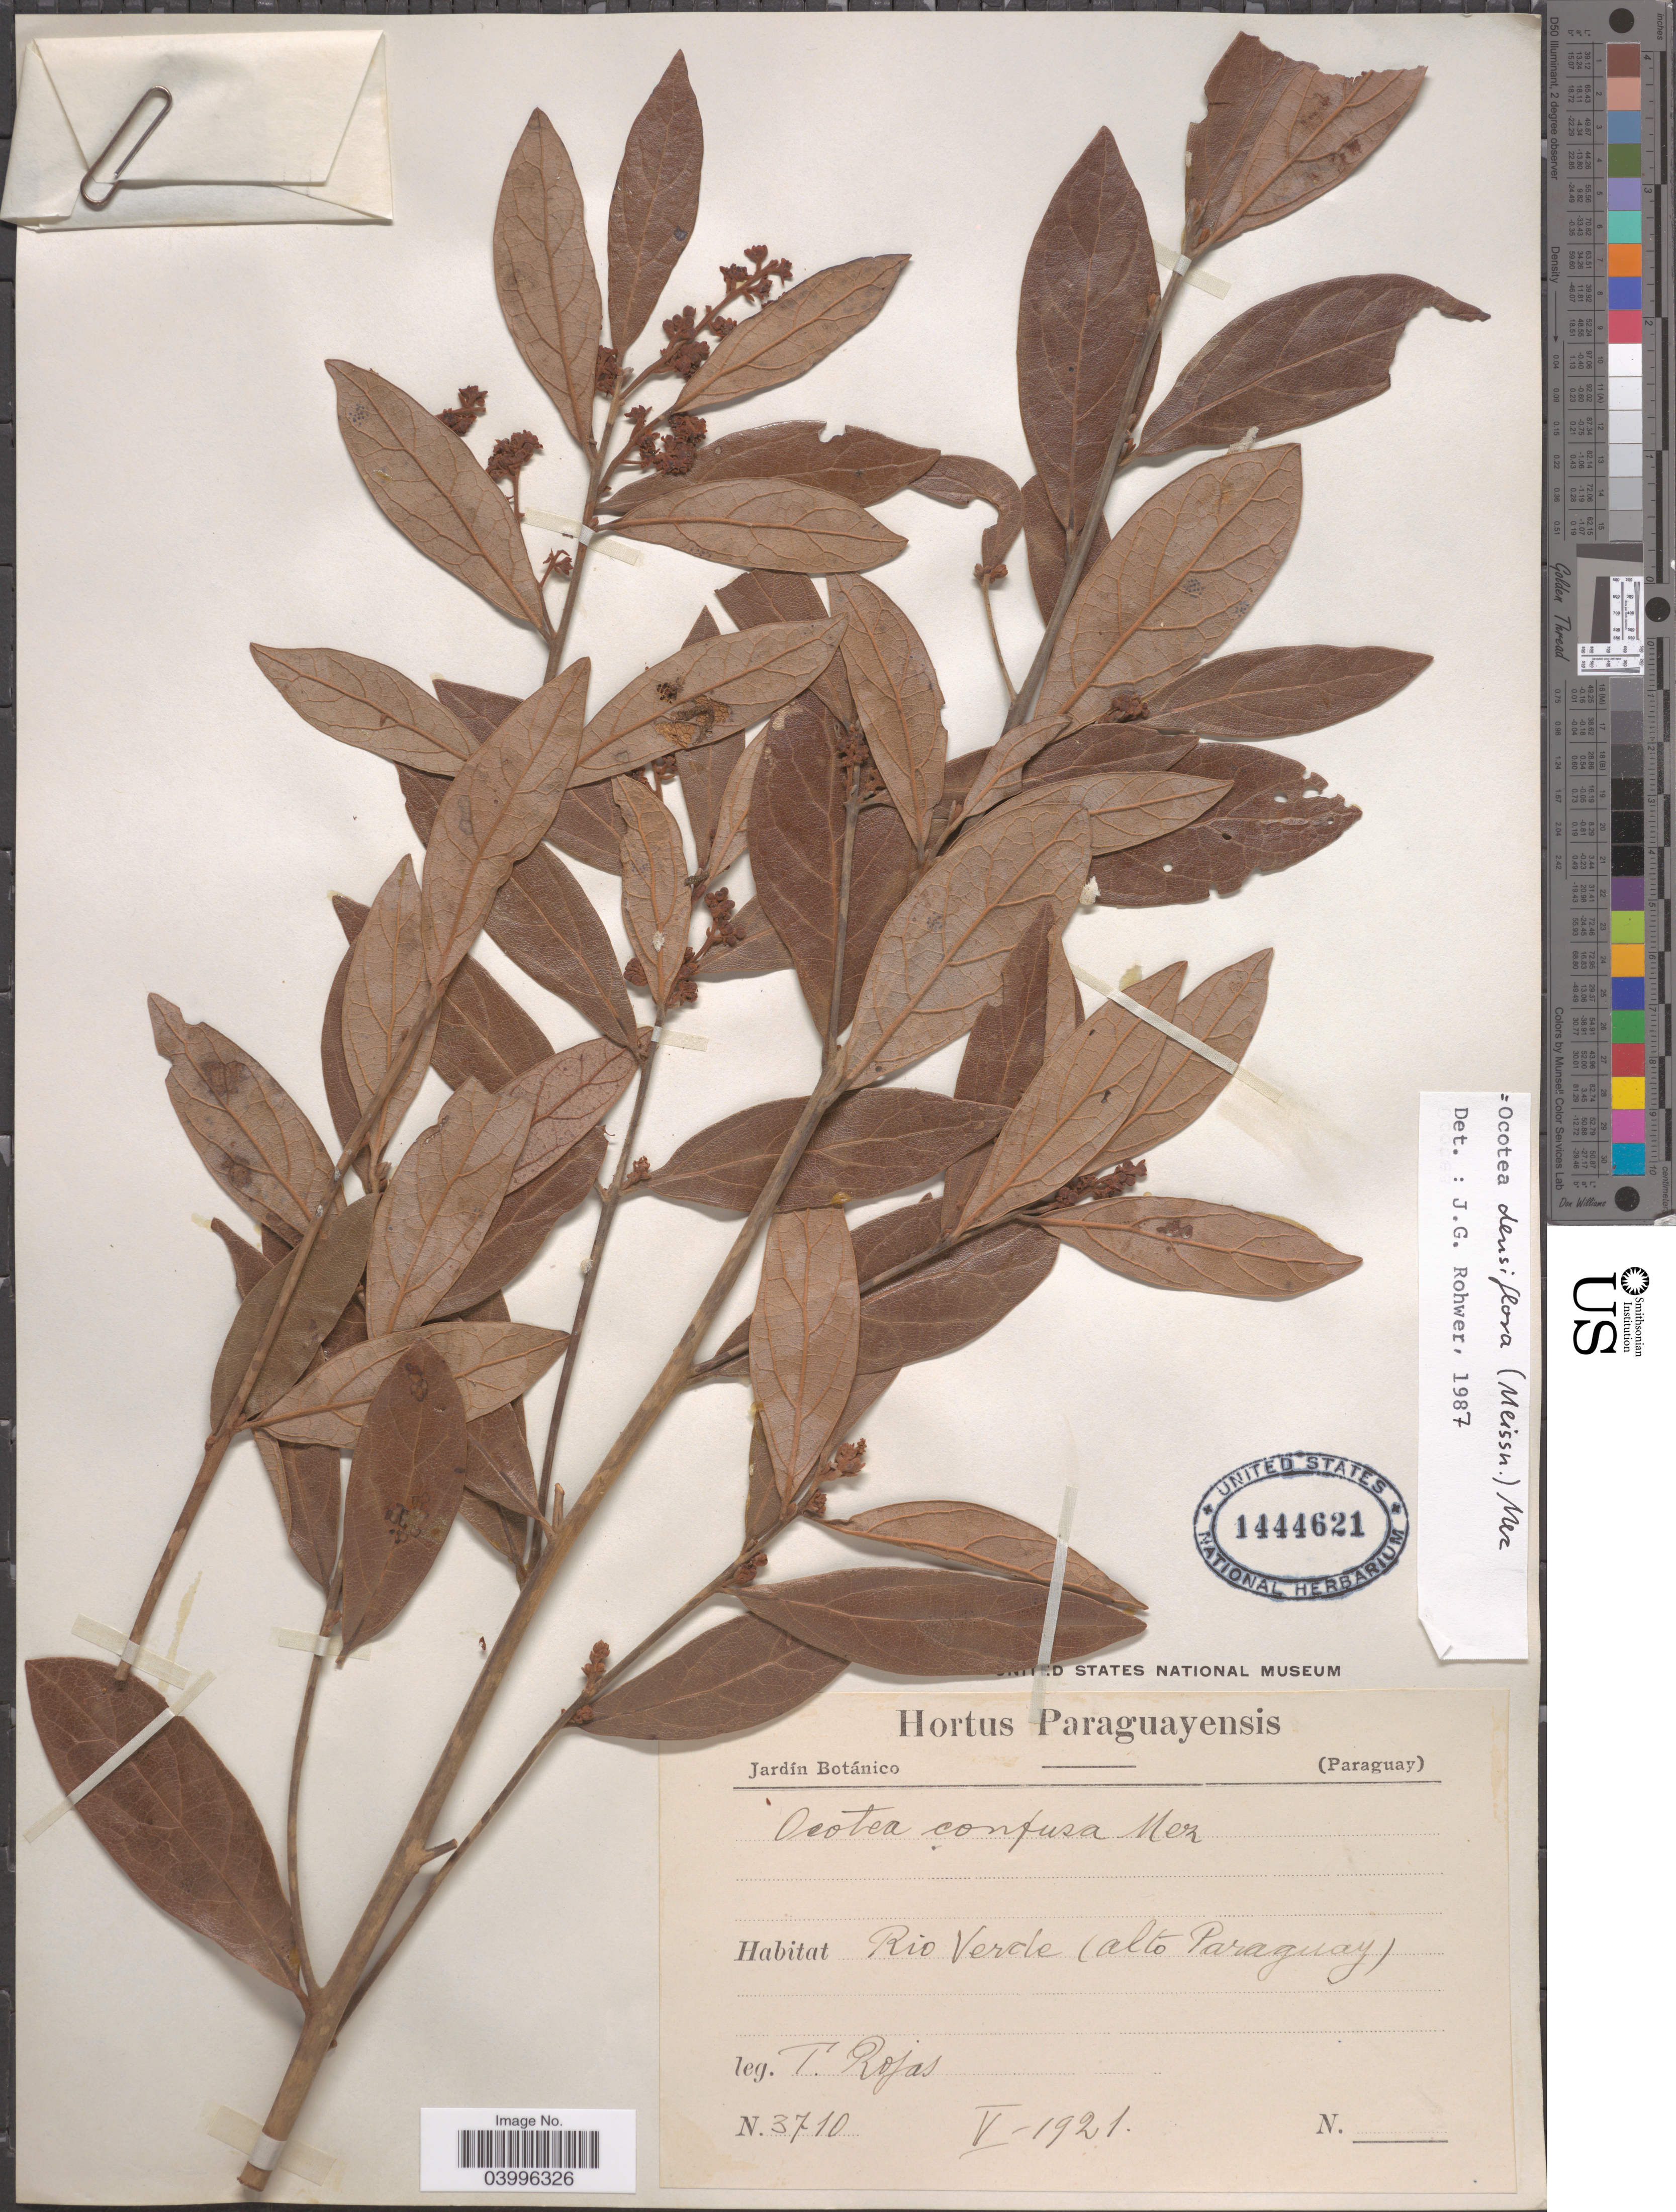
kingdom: Plantae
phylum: Tracheophyta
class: Magnoliopsida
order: Laurales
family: Lauraceae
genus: Ocotea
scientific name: Ocotea densiflora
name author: (Meisn.) Mez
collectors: T. Rojas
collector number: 3710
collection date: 1921-05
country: Paraguay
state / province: Alto Paraguay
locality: Rio Verde.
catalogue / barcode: US 1444621